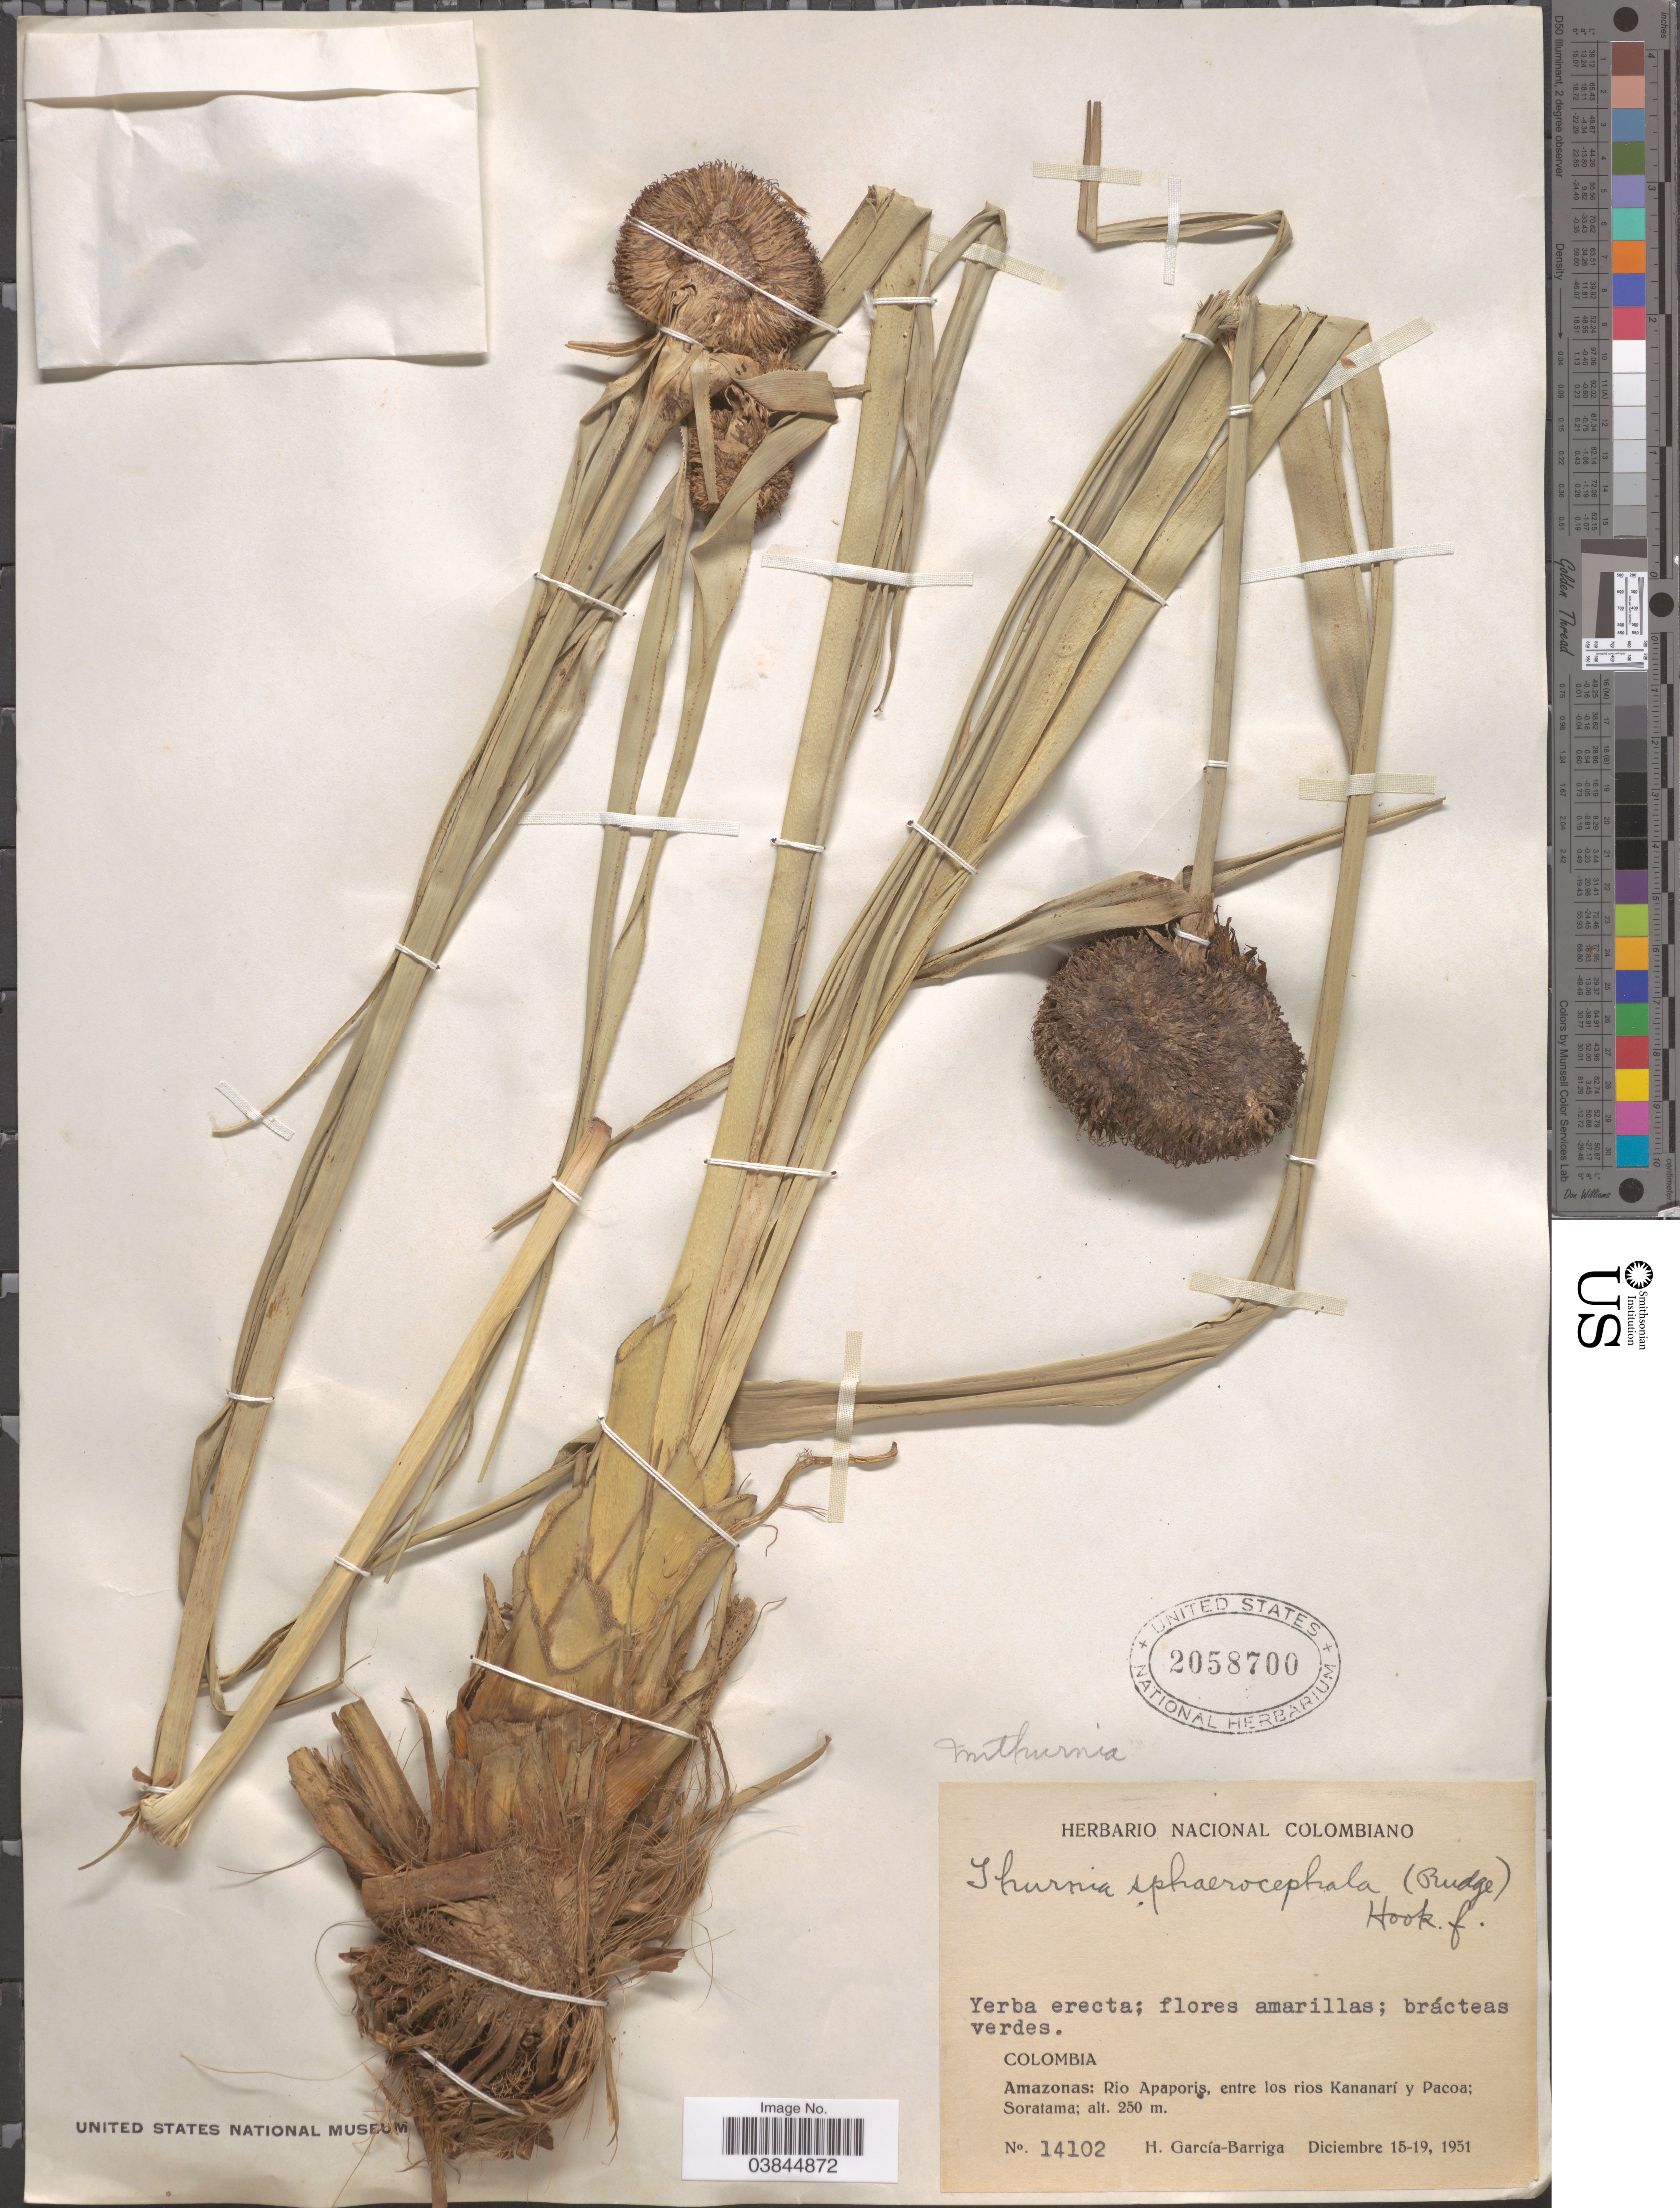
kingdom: Plantae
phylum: Tracheophyta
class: Liliopsida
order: Poales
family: Thurniaceae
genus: Thurnia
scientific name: Thurnia sphaerocephala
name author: (Rudge) Hook. f.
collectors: H. García Barriga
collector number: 14102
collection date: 1951-12-15/1951-12-19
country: Colombia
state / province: Amazônas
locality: Rio Apaporis, entre los rios Kananarí y Pacoa; Soratama.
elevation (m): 250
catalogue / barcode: US 2058700